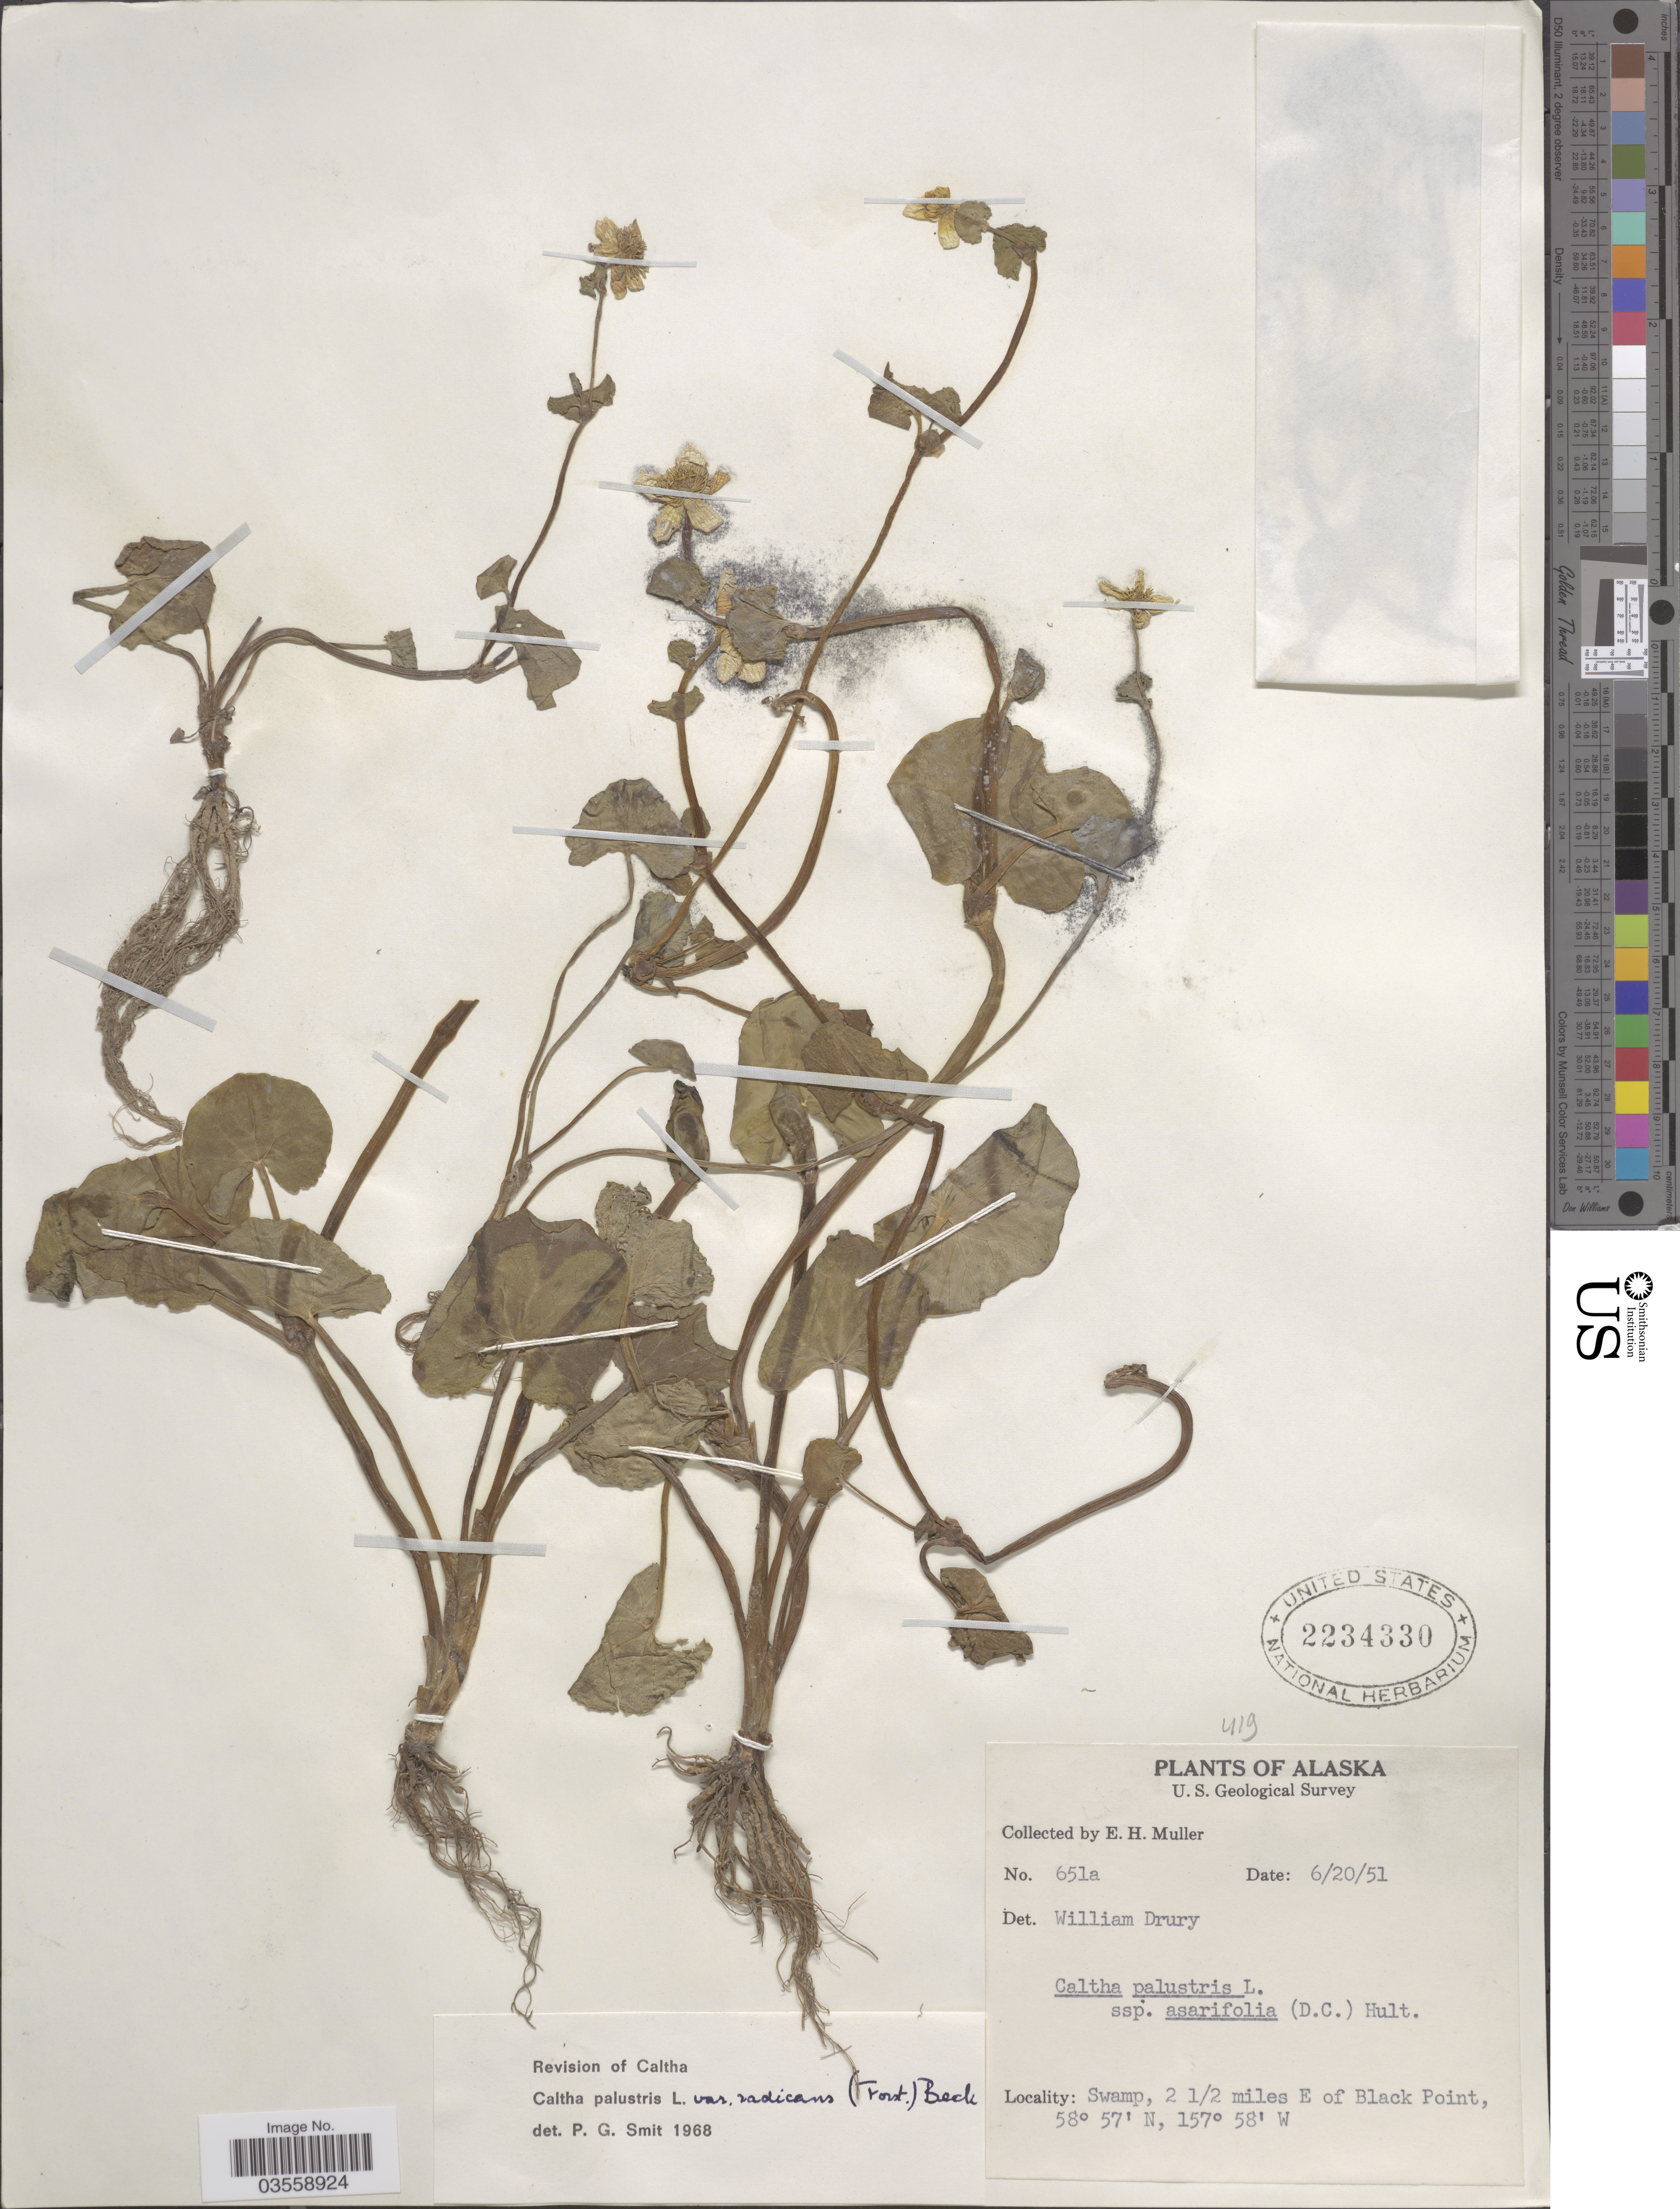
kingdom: Plantae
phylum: Tracheophyta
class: Magnoliopsida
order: Ranunculales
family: Ranunculaceae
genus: Caltha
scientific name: Caltha palustris var. radicans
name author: (T.F. Forst) Beck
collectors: E. H. Muller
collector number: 651a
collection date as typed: Transcribed d/m/y: 20/6/51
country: United States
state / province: Alaska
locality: Swamp, 2½ miles E of Black Point.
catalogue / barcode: US 2234330